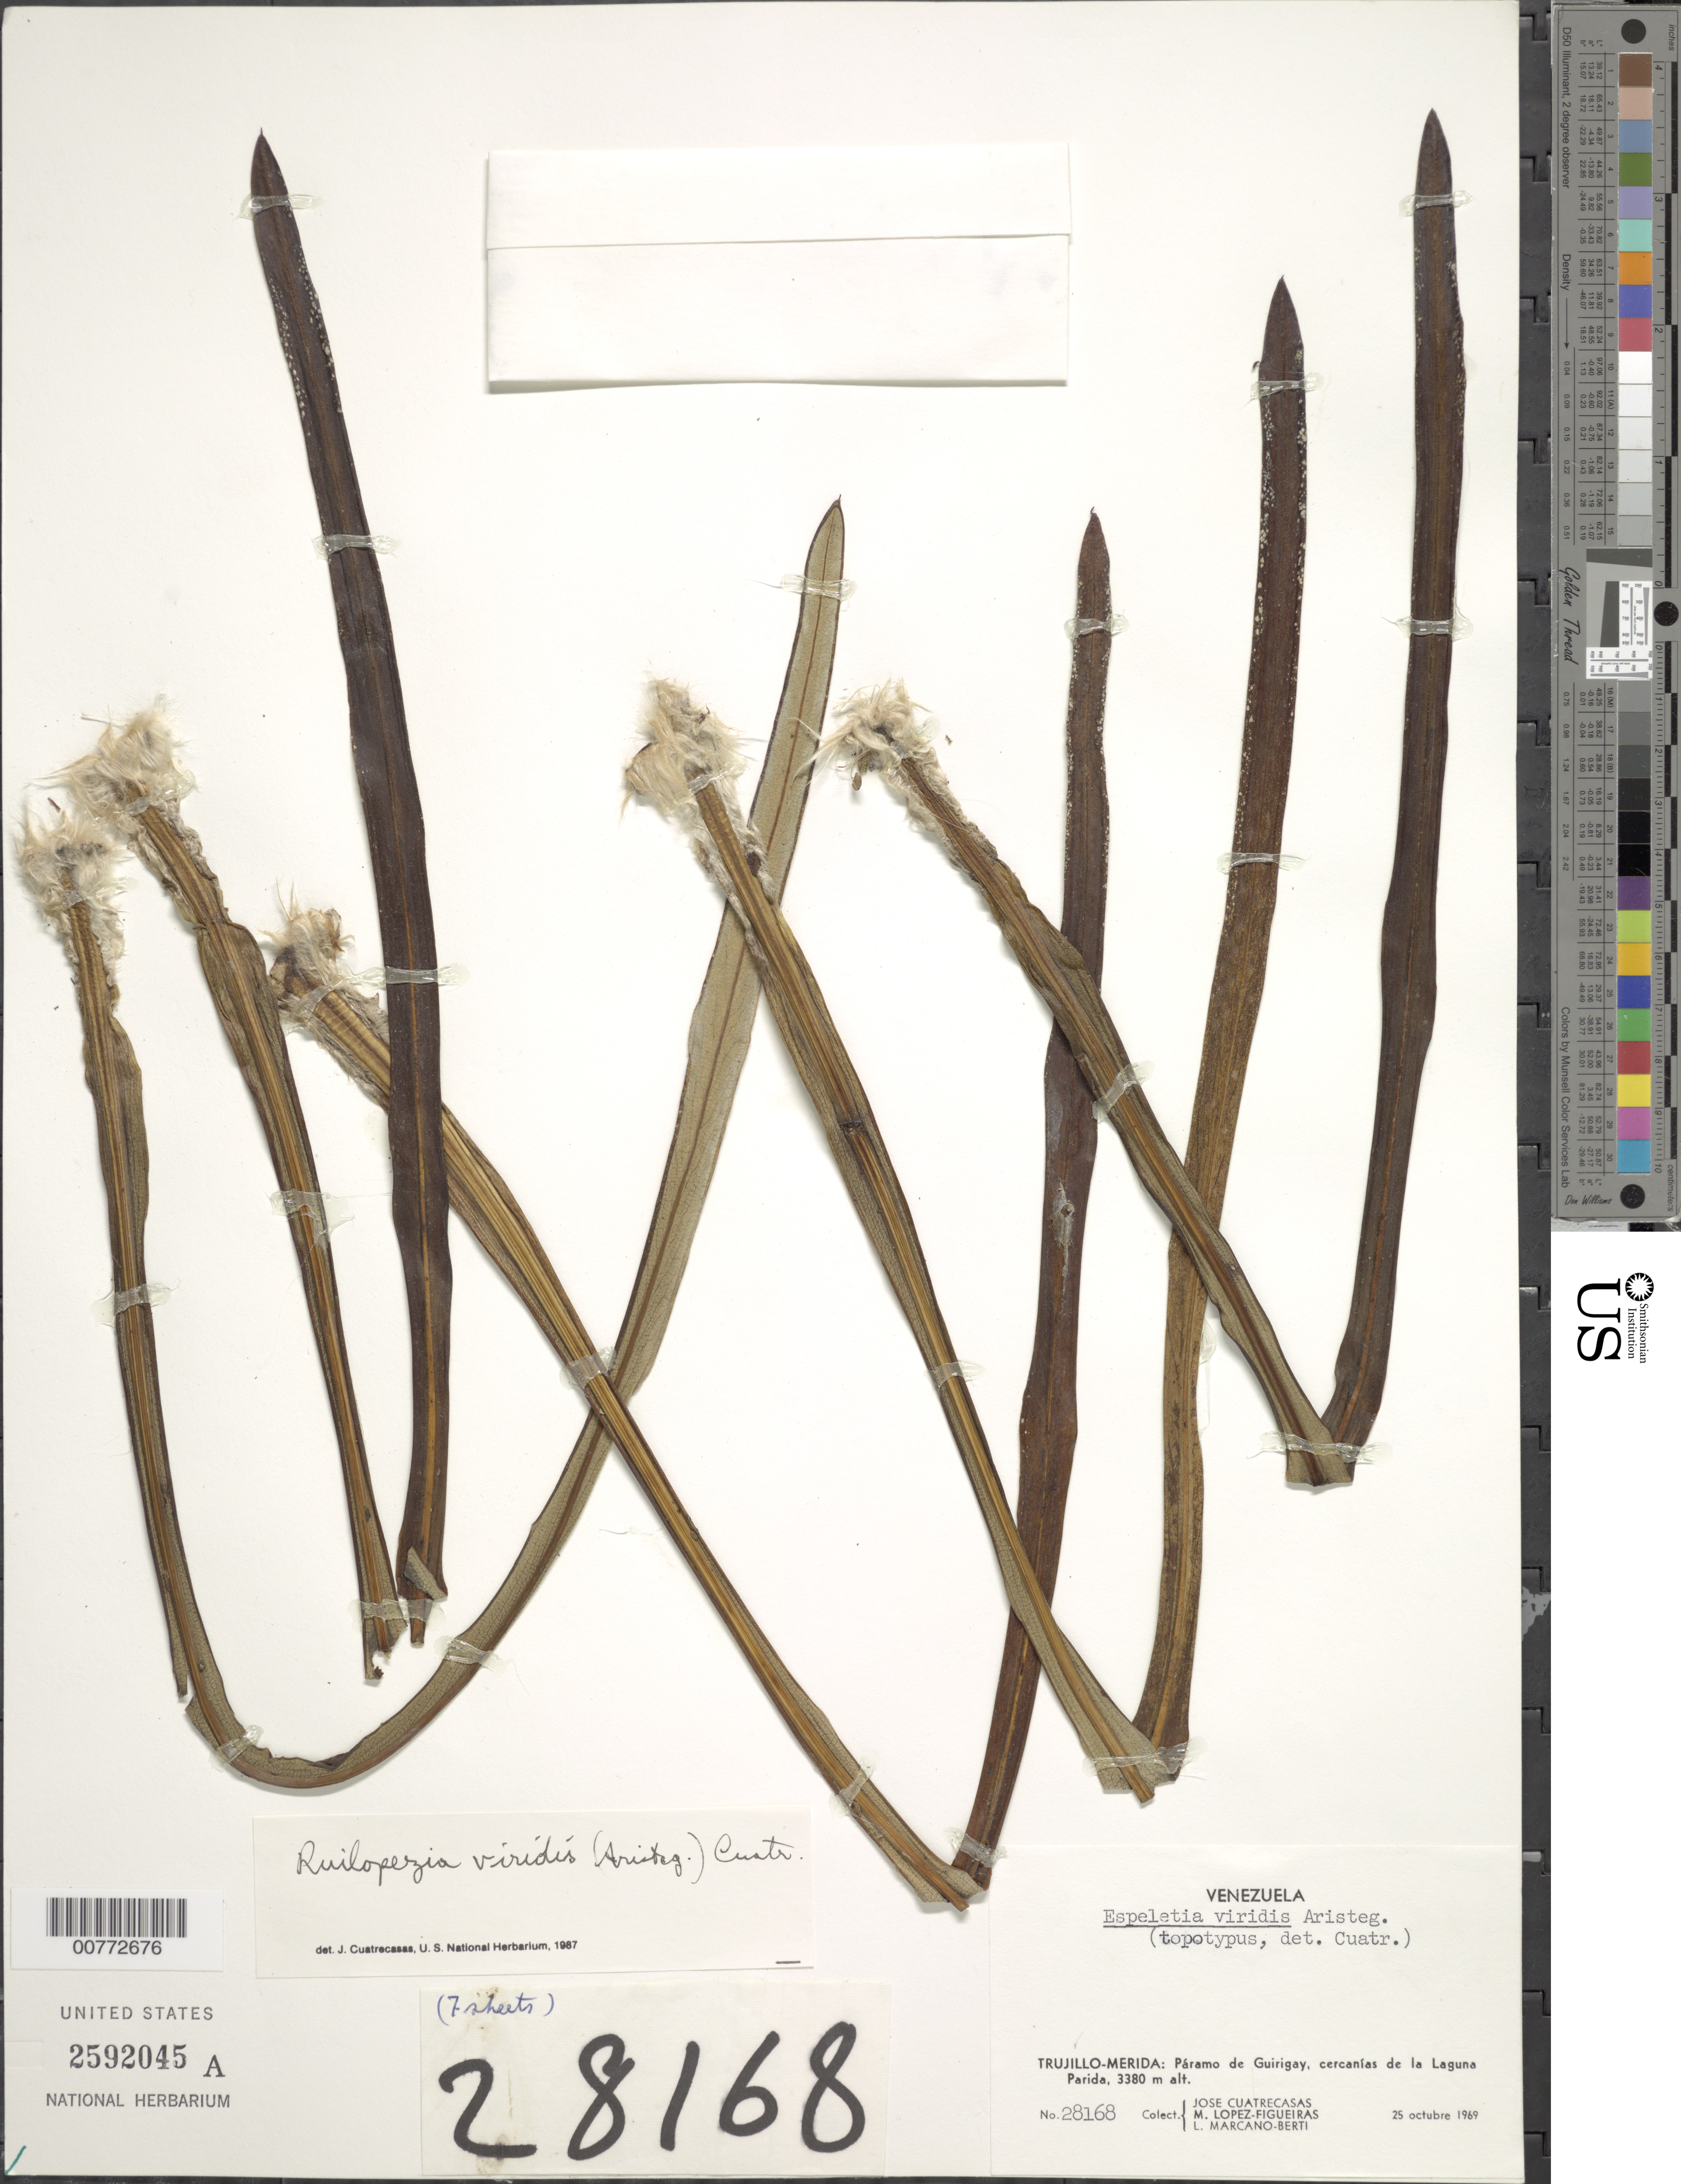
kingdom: Plantae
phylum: Tracheophyta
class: Magnoliopsida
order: Asterales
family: Asteraceae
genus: Ruilopezia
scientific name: Ruilopezia viridis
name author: (Aristeg.) Cuatrec.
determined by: Cuatrecasas, J.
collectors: J. Cuatrecasas, M. López Figueiras & L. Marcano-Berti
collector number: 28168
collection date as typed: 25 Oct 1969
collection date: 1969-10-25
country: Venezuela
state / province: Trujillo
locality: Páramo de Guirigay, cercanías de la Laguna Parida.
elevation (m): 3380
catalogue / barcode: US 2592045A